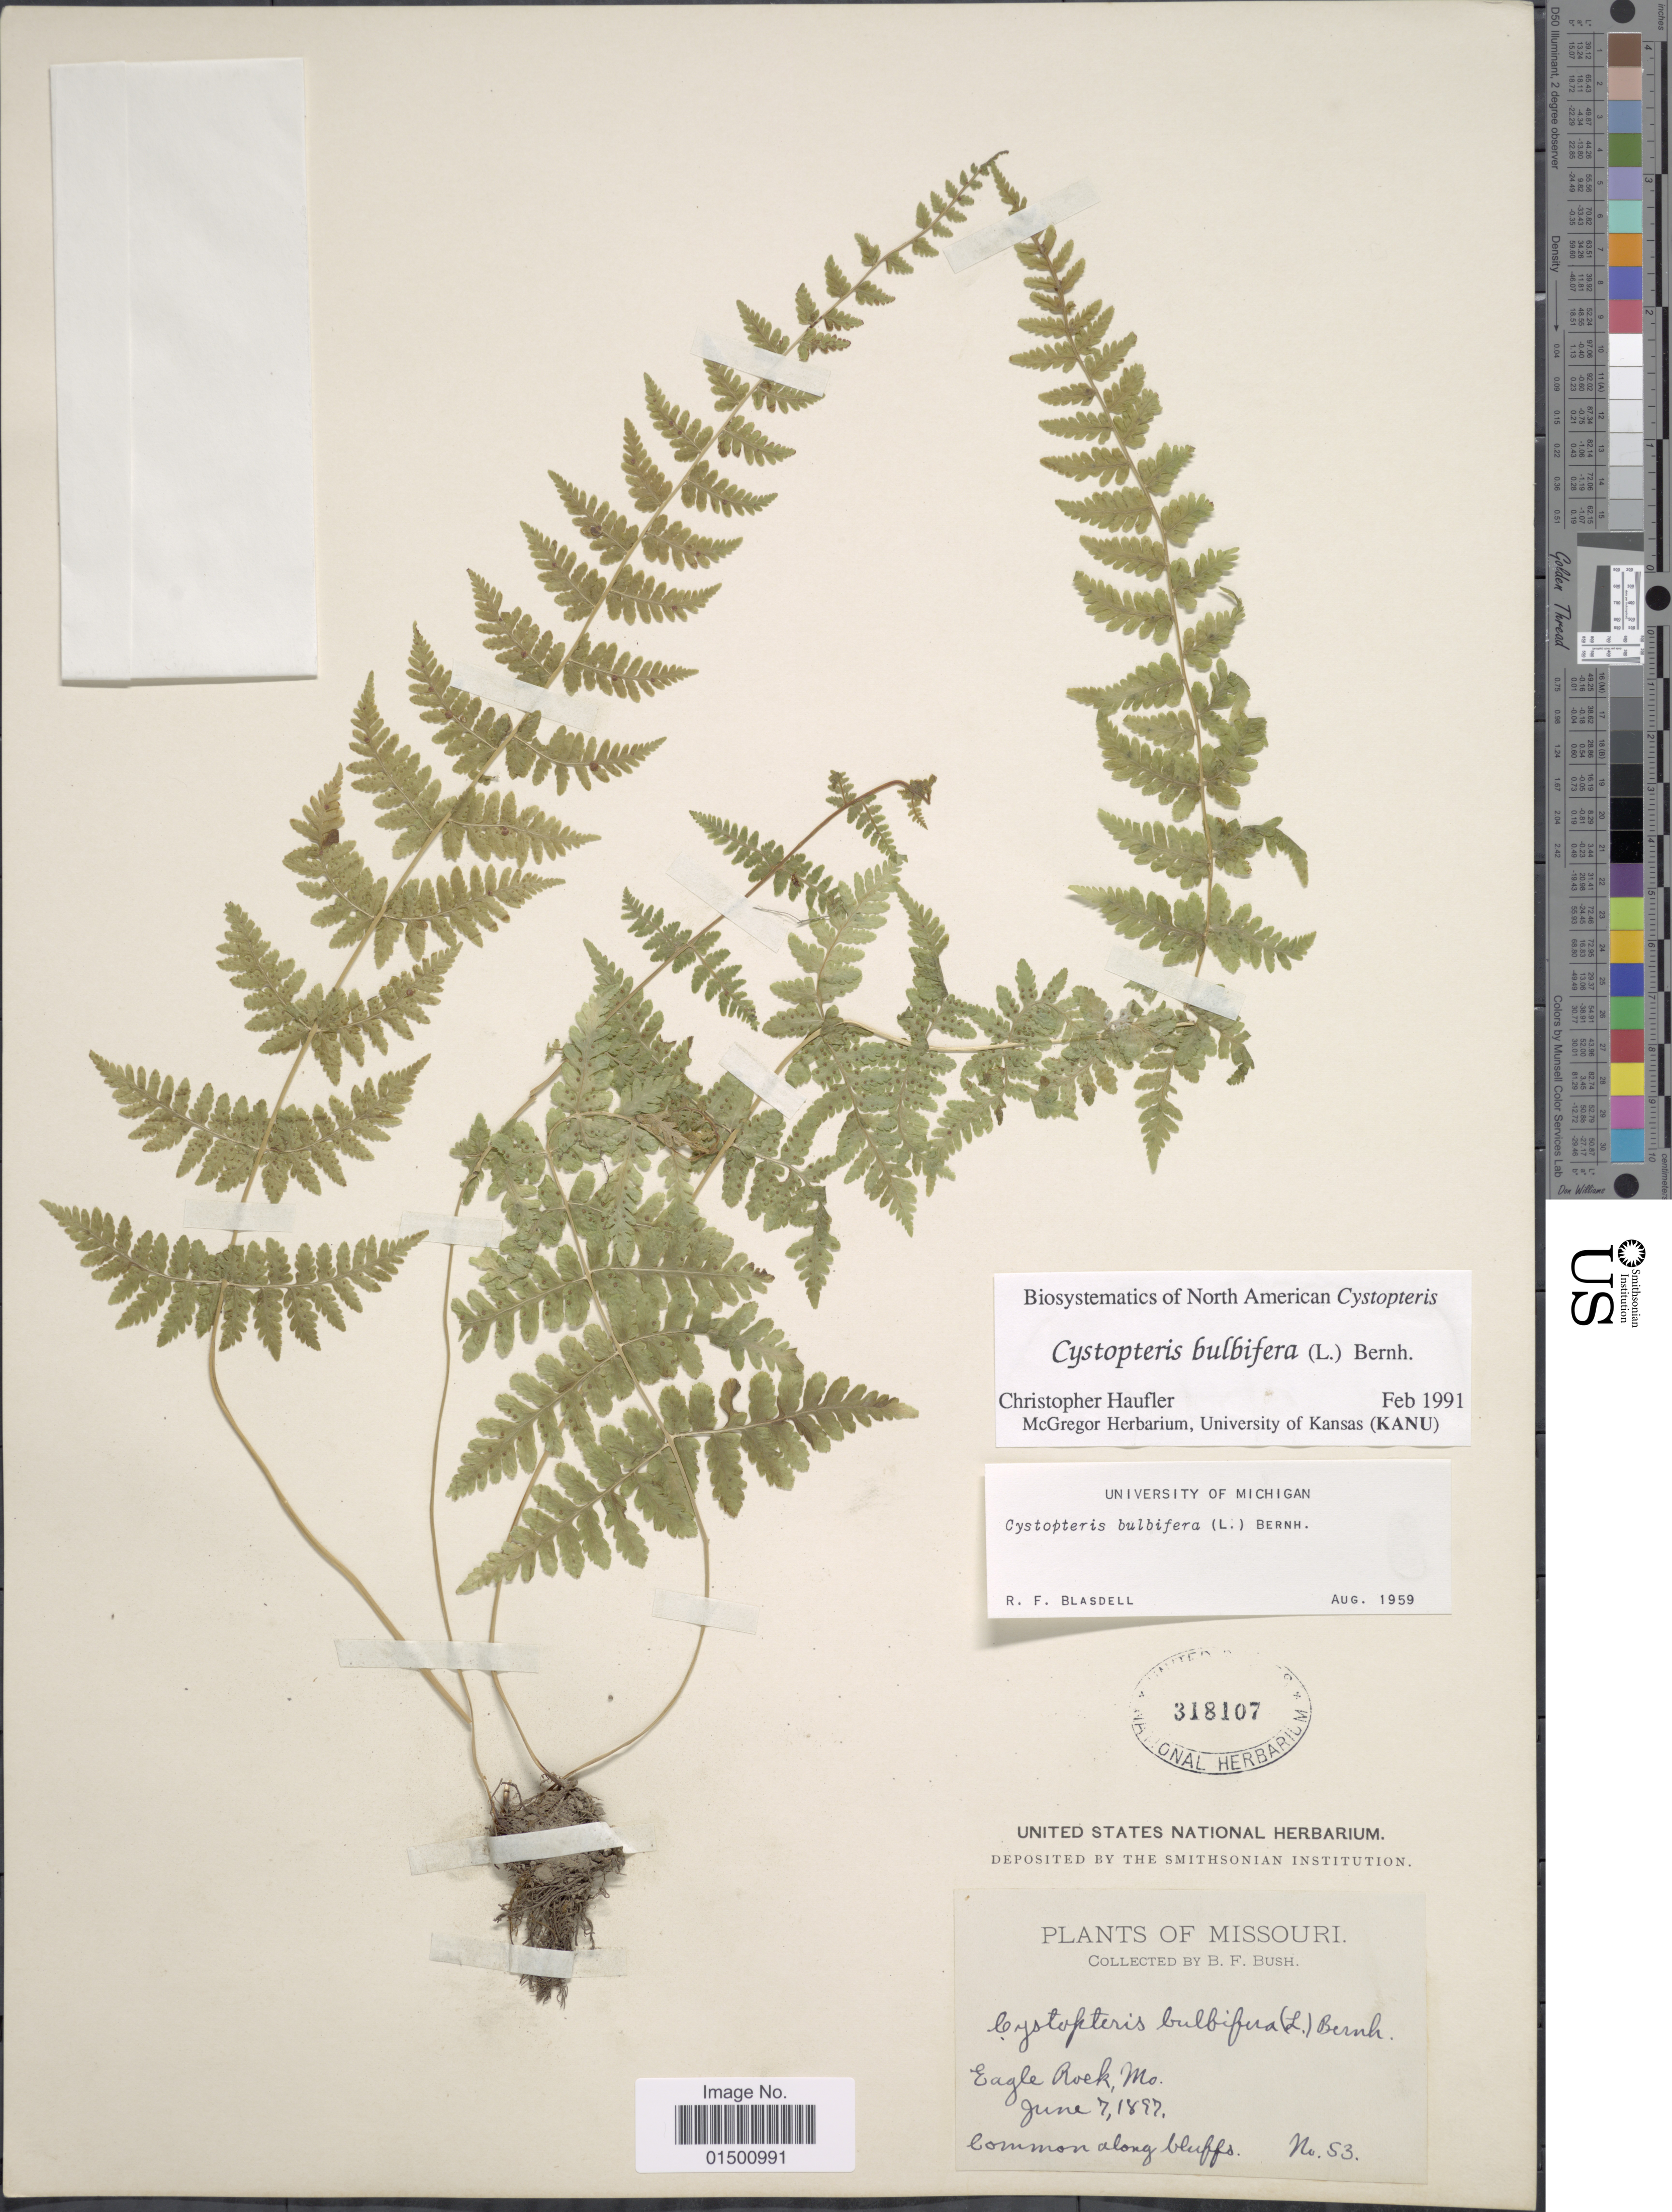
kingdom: Plantae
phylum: Tracheophyta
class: Polypodiopsida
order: Polypodiales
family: Cystopteridaceae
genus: Cystopteris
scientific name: Cystopteris bulbifera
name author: (L.) Bernh.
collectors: B. F. Bush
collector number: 53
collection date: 1897-06-07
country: United States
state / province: Missouri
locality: Eagle Rock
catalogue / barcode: US 318107